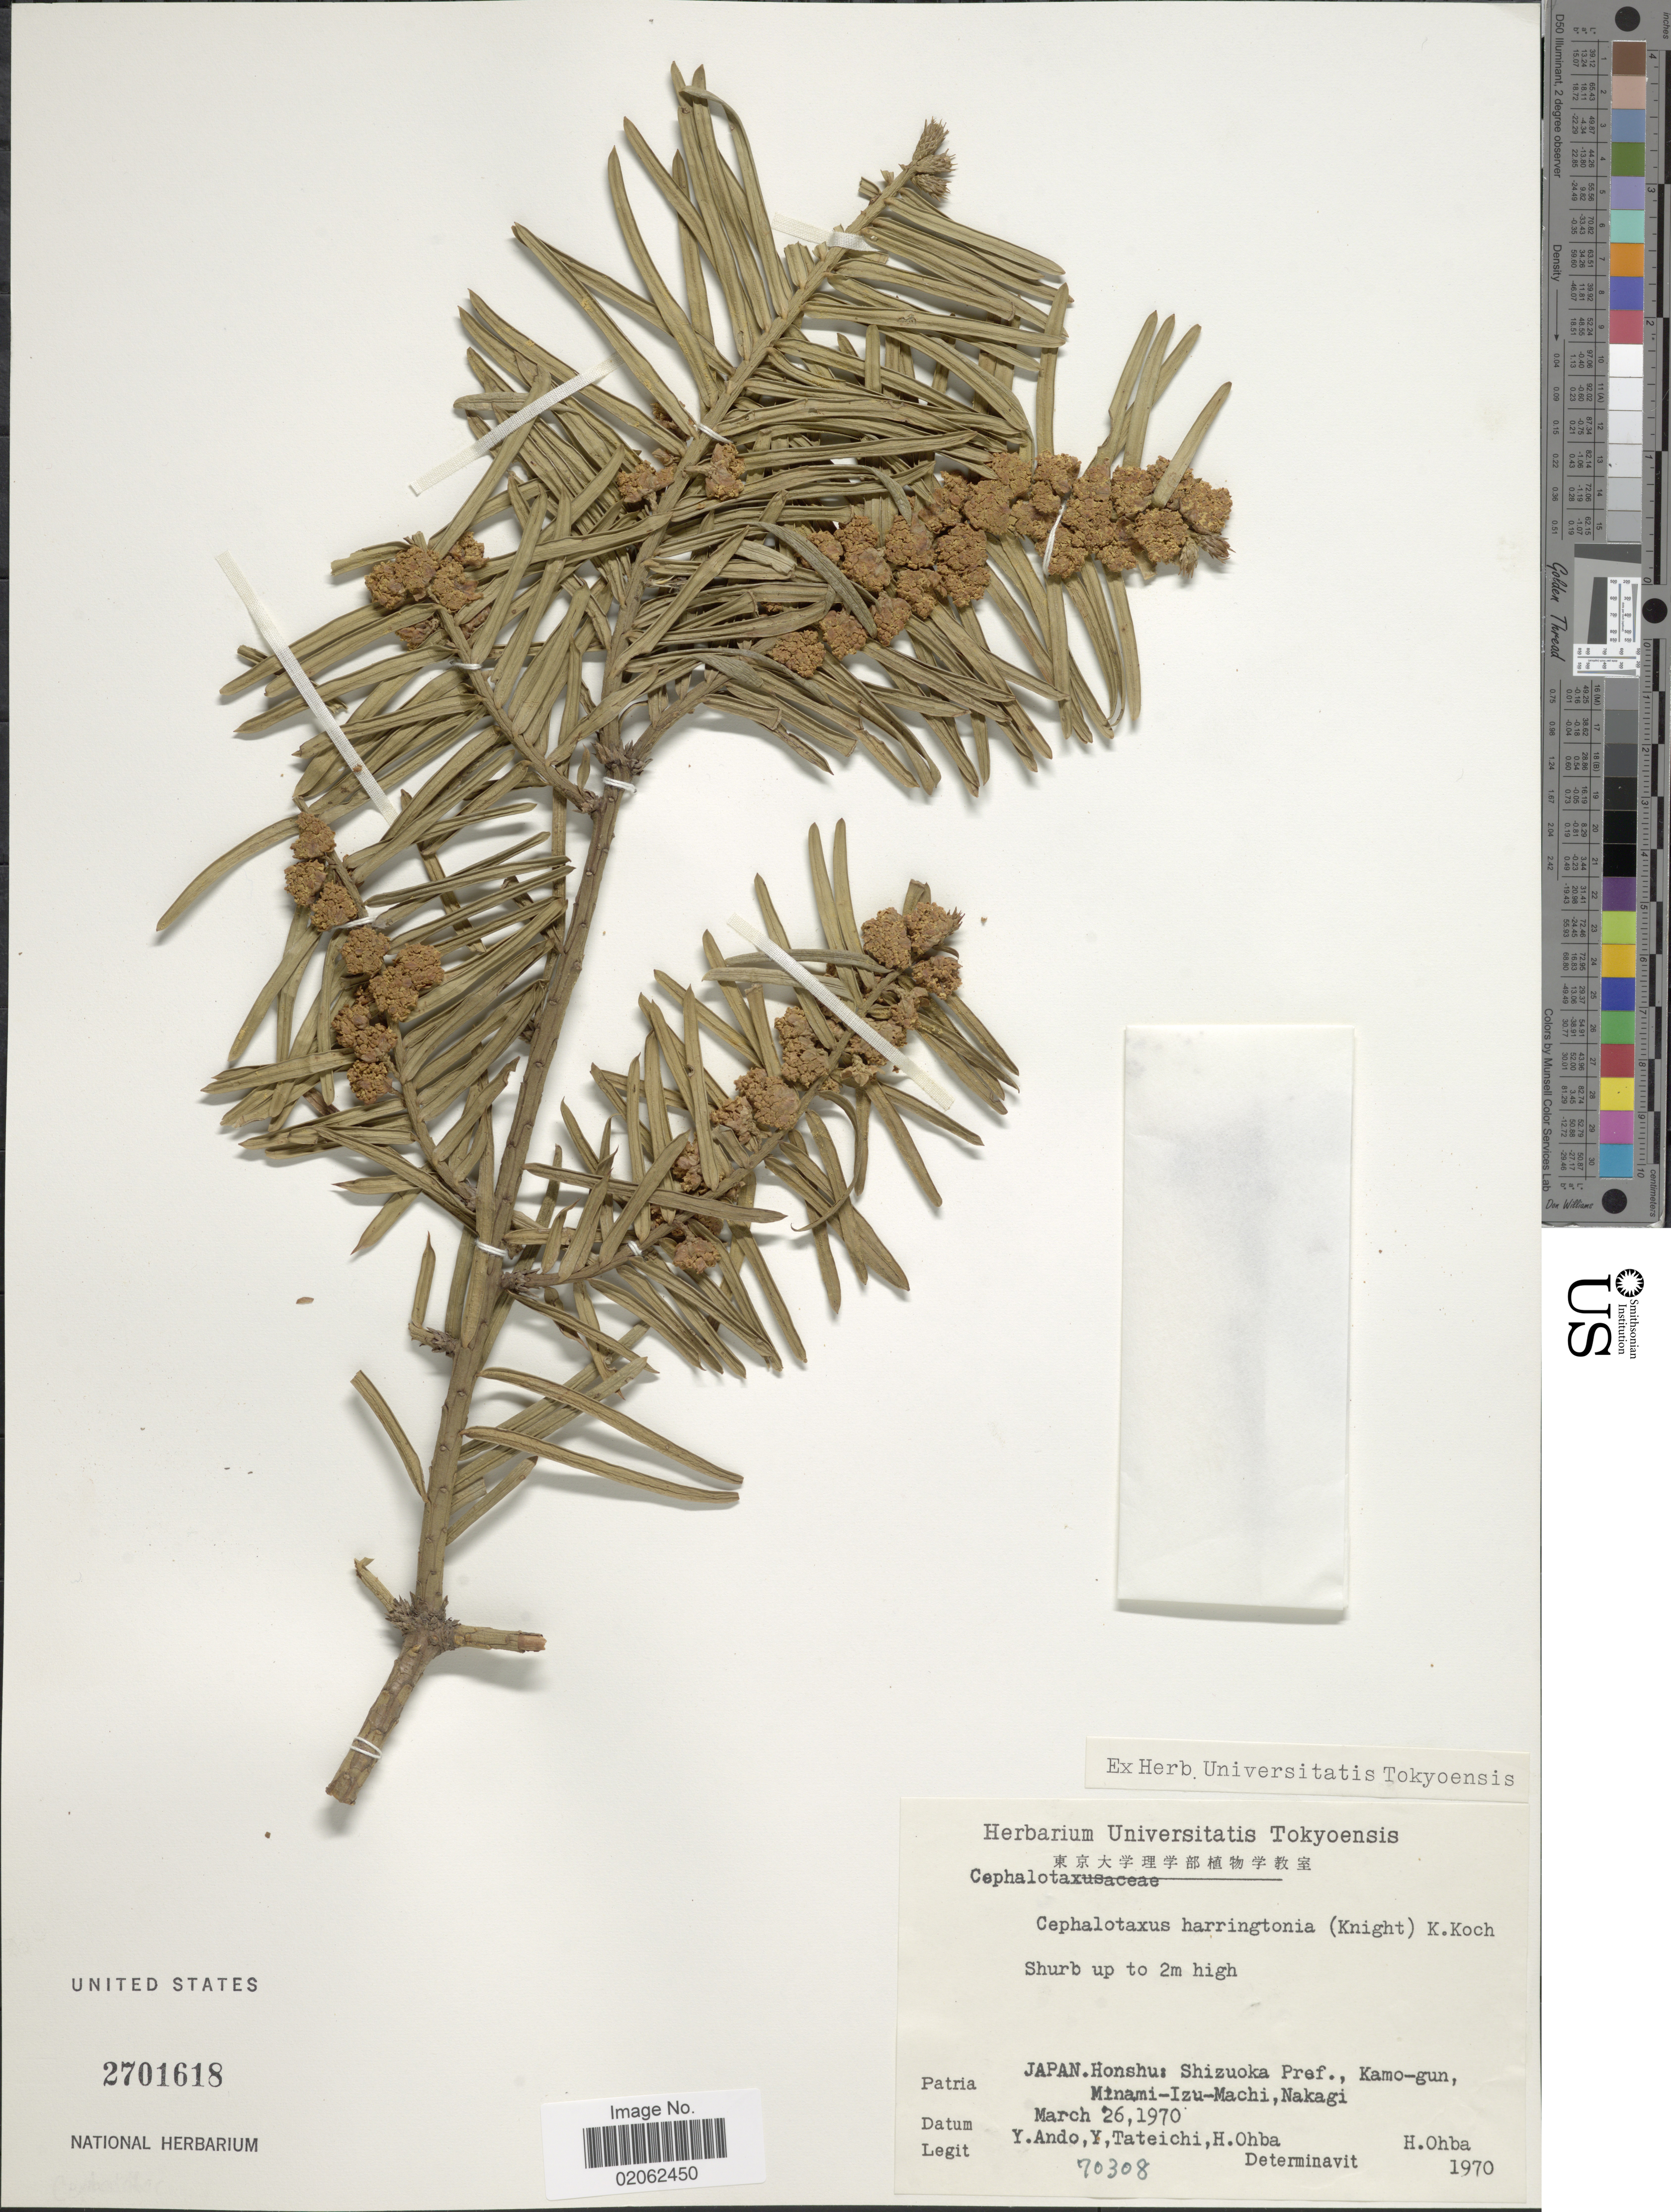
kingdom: Plantae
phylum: Tracheophyta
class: Pinopsida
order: Pinales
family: Cephalotaxaceae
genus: Cephalotaxus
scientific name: Cephalotaxus harringtonia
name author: (Knight) K. Koch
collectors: Y. Ando, Y. Tateishi & H. Ohba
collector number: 70308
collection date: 1970-03-26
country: Japan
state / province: Sizuoka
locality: Honshu: Shizuoka Pref., Kamo-gun, Minami-Izu-Machi, Nakagi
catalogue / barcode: US 2701618